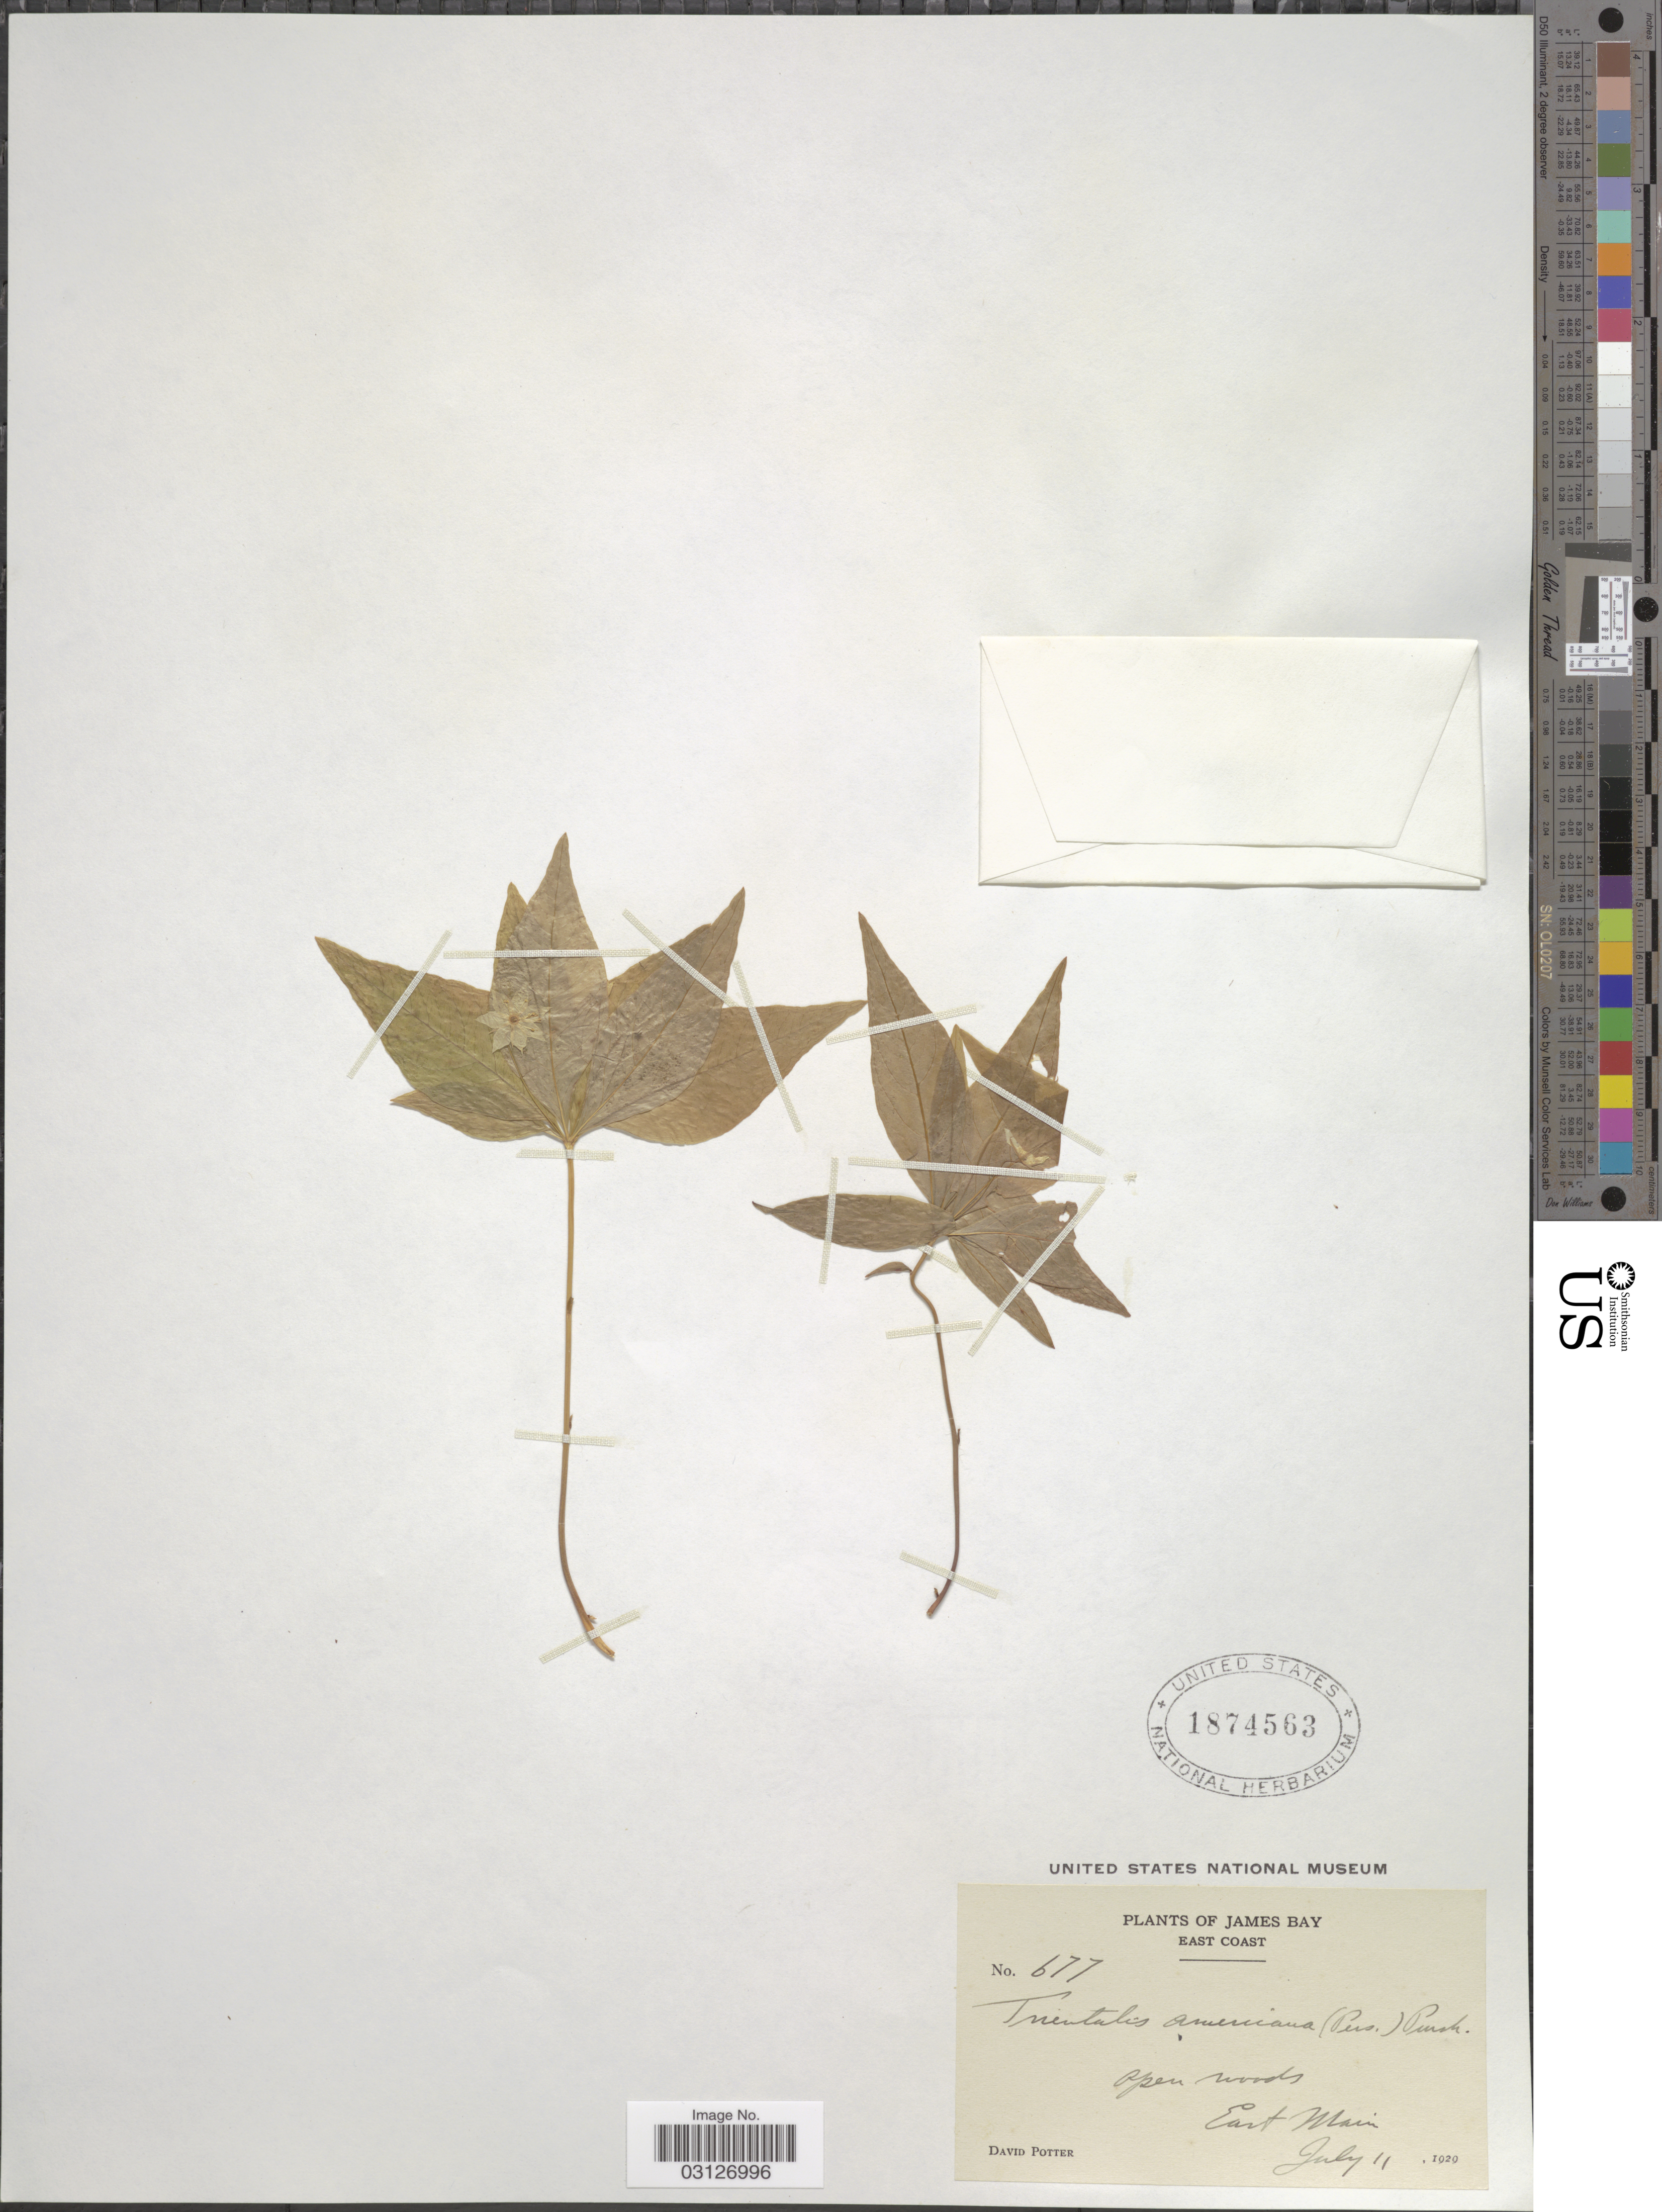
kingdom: Plantae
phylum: Tracheophyta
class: Magnoliopsida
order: Ericales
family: Primulaceae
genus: Trientalis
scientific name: Trientalis americana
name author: Pursh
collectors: D. Potter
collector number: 677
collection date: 1929-07-11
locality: James Bay, East Coast, East Main.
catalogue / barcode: US 1874563